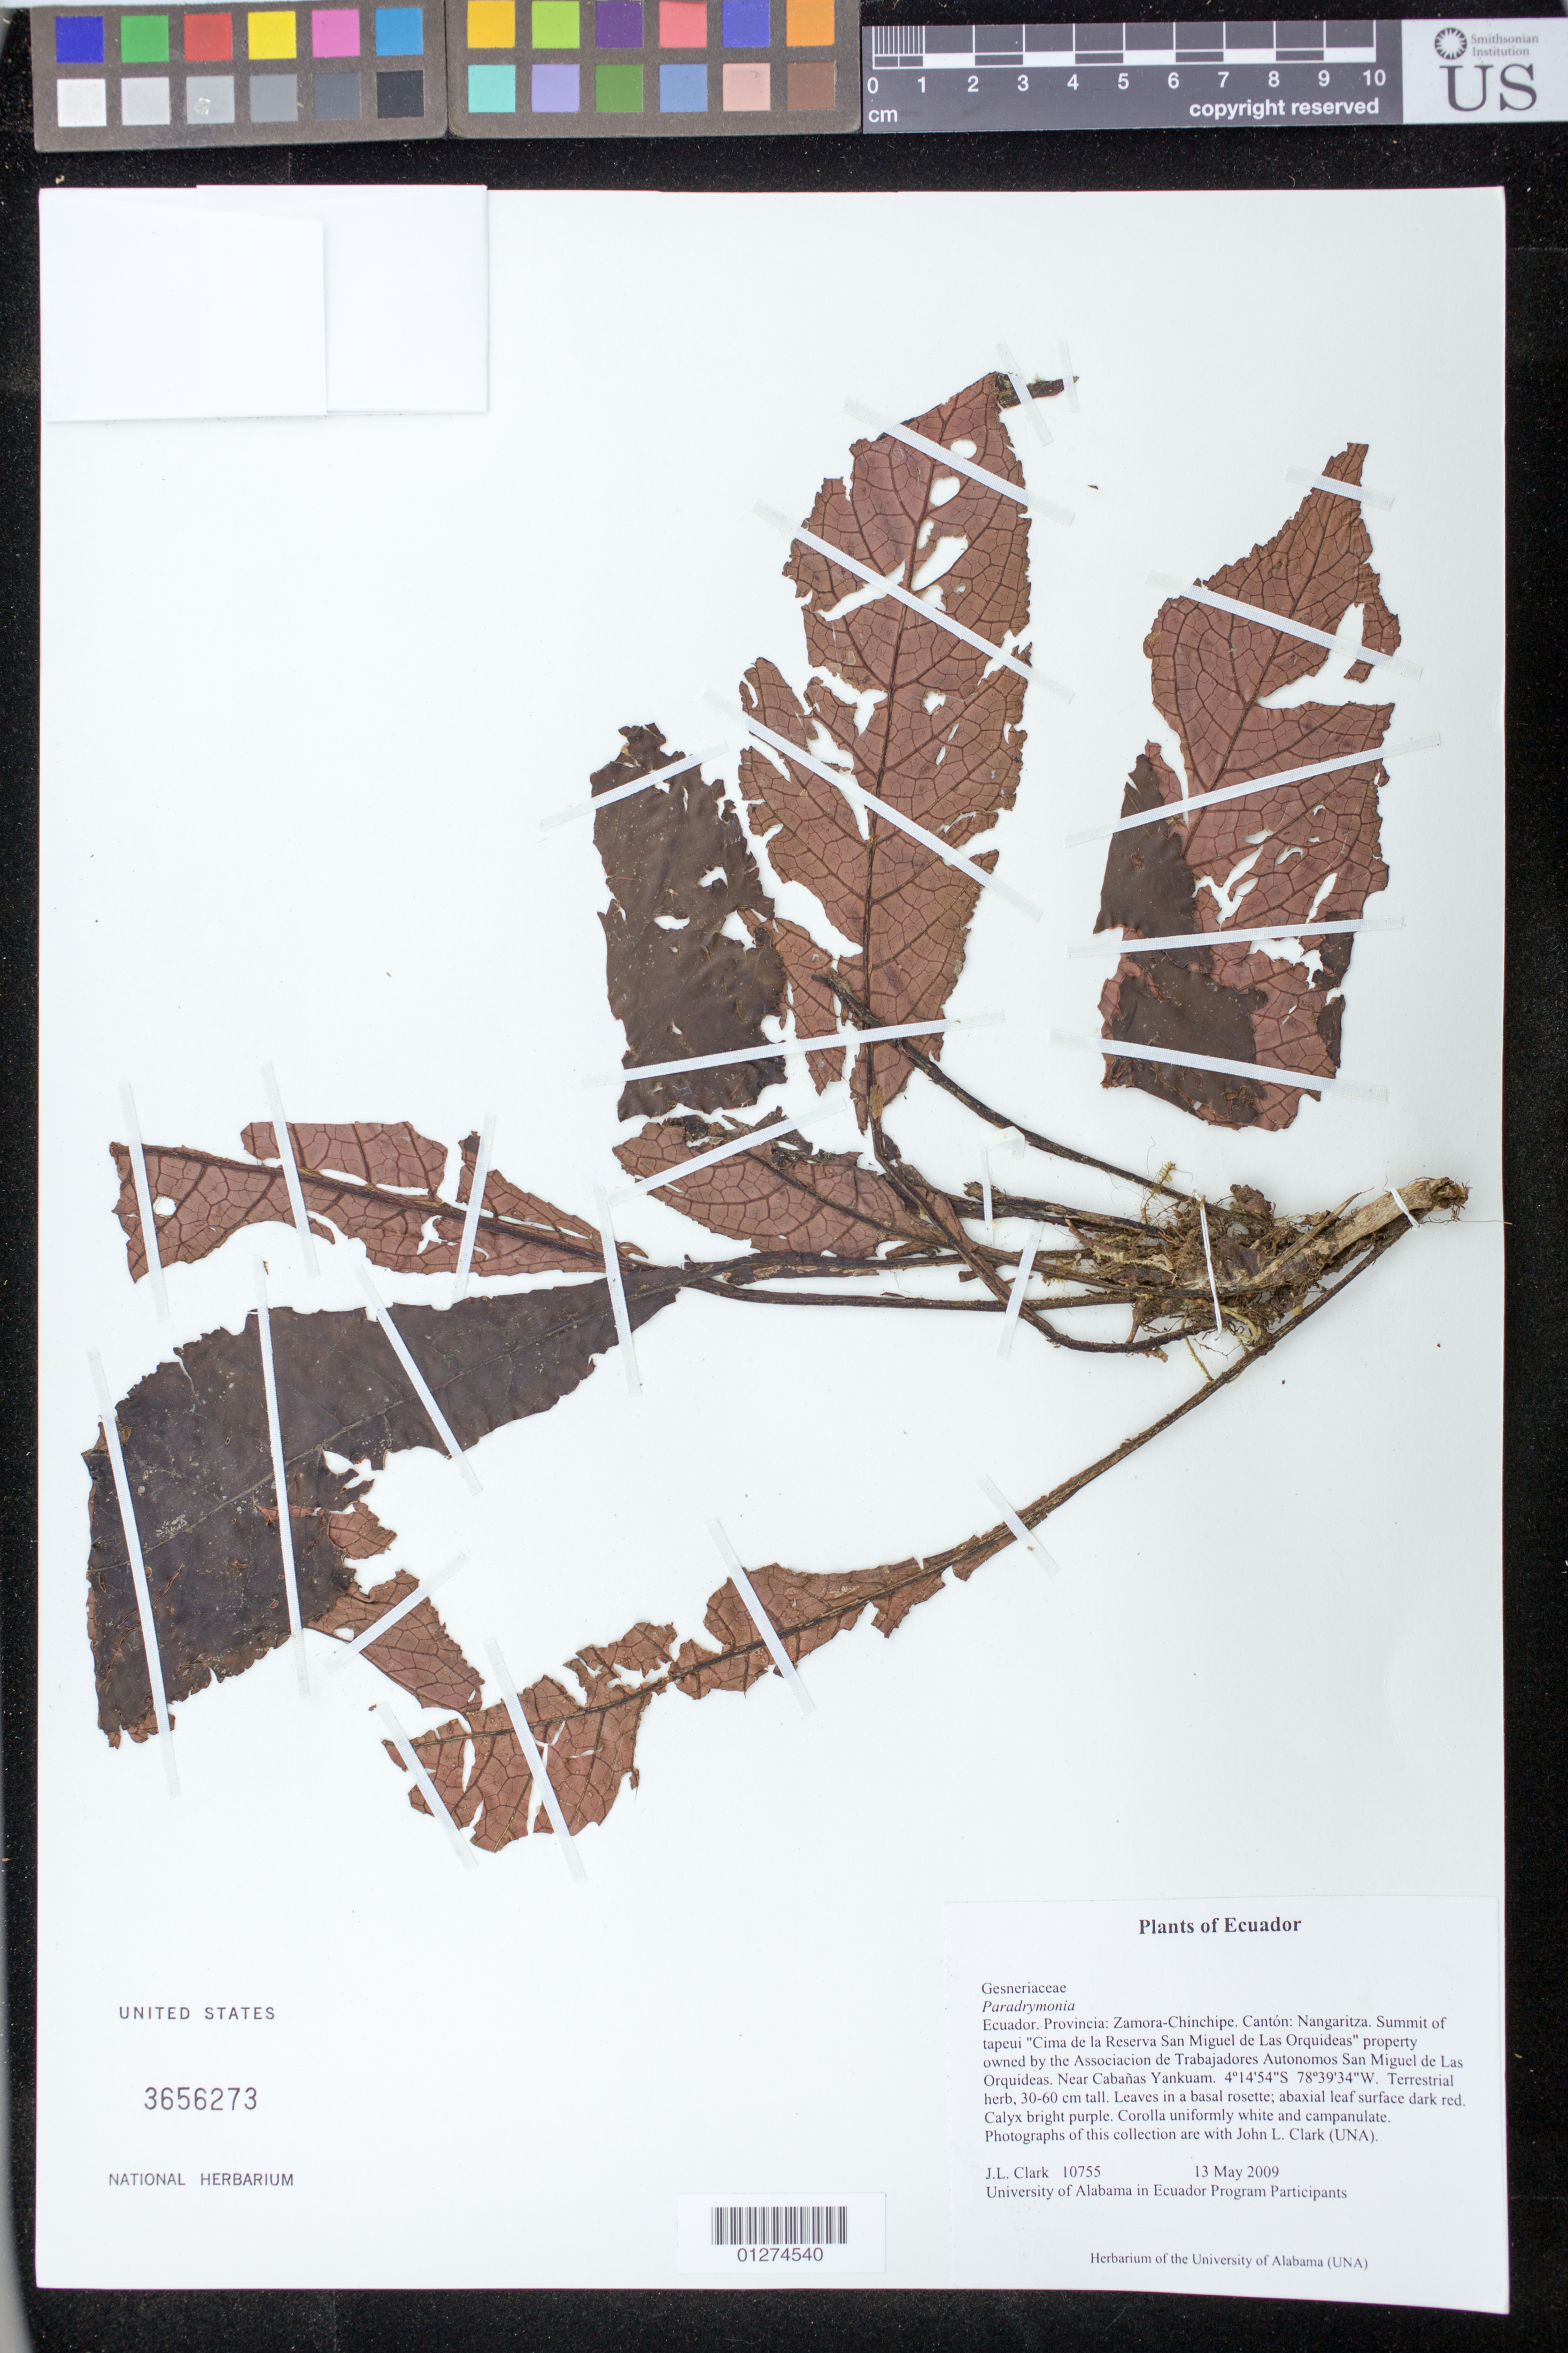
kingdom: Plantae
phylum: Tracheophyta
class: Magnoliopsida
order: Lamiales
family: Gesneriaceae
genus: Paradrymonia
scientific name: Paradrymonia sp.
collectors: J. L. Clark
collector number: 10755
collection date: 2009-05-13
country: Ecuador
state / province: Zamora-Chinchipe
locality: Canton: Nangaritza. Summit of tapeui "Cima de la Reserva San Miguel de Las Orquideas". Near Cabanas Yankuam.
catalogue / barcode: US 3656273